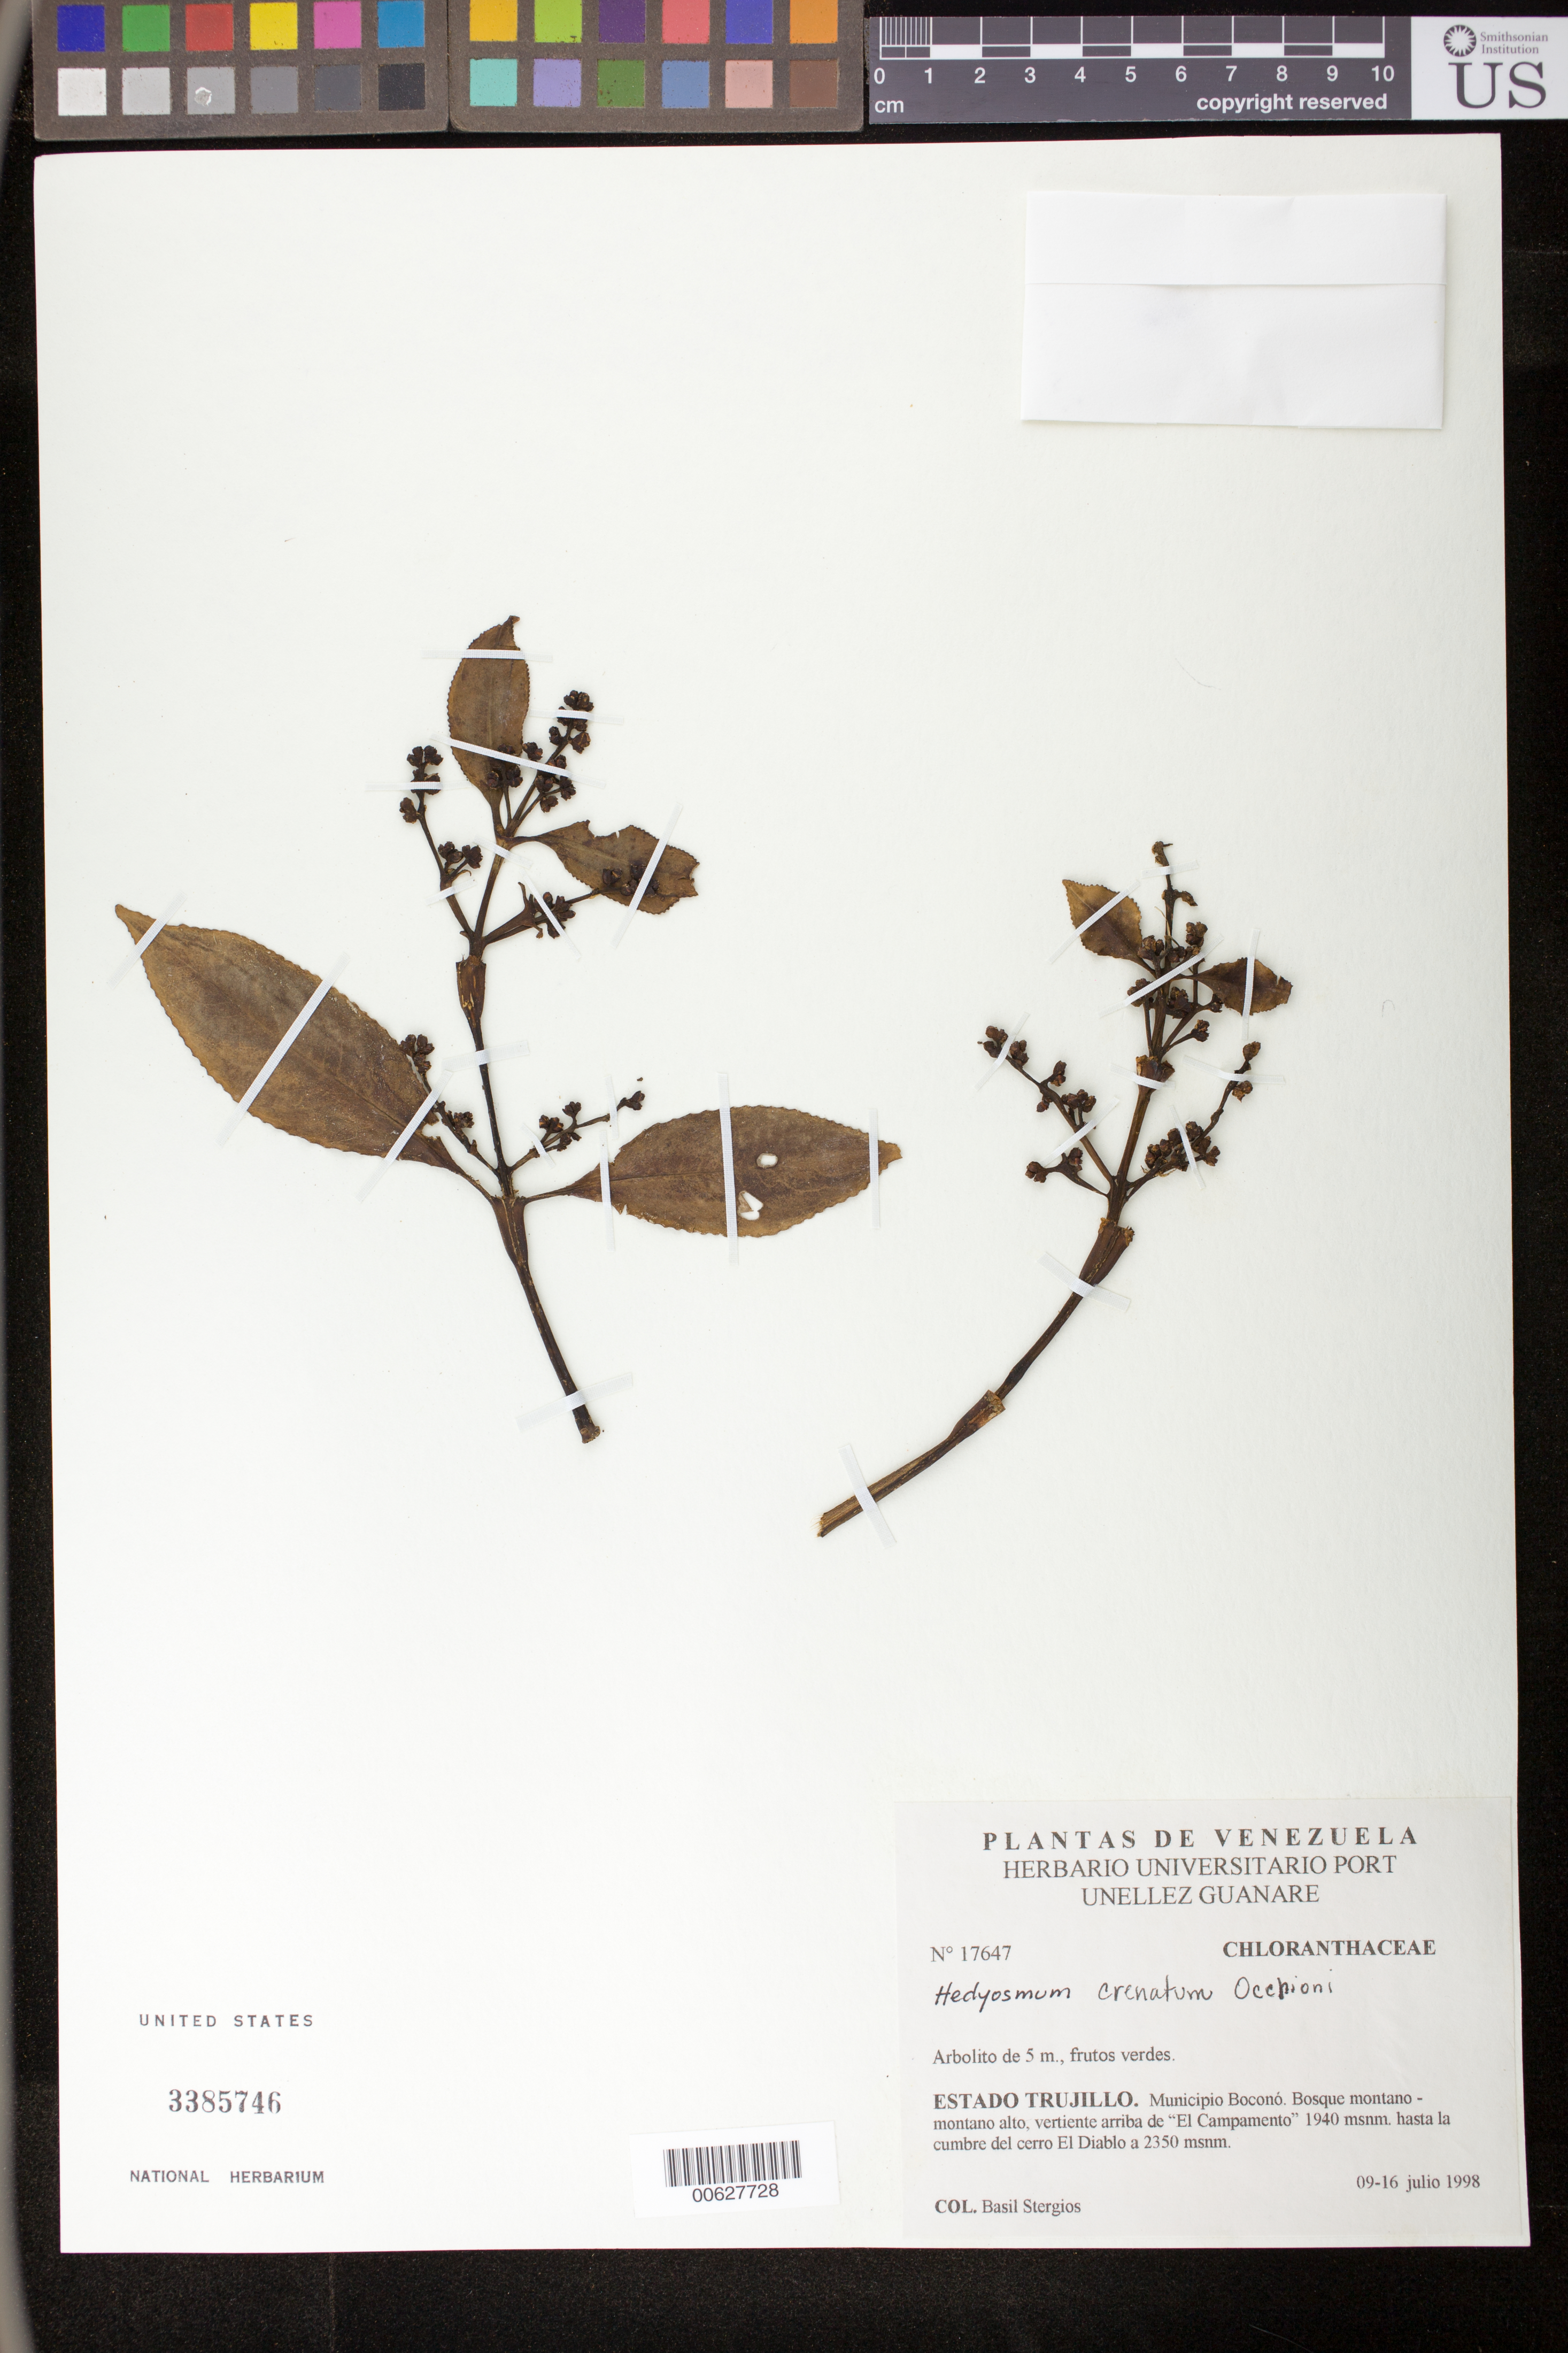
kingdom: Plantae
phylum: Tracheophyta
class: Magnoliopsida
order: Chloranthales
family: Chloranthaceae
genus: Hedyosmum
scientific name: Hedyosmum crenatum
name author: Occhioni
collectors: B. G. Stergios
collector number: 17647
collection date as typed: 09 Jul 1998 to 16 Jul 1998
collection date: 1998-07-09/1998-07-16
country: Venezuela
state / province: Trujillo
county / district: Boconó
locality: Vertiente arriba de El Campamento 1940 m hasta la cumbre del cerro El Diablo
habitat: Bosque montano - montano alto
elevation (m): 1940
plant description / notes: PORT, US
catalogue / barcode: US 3385746